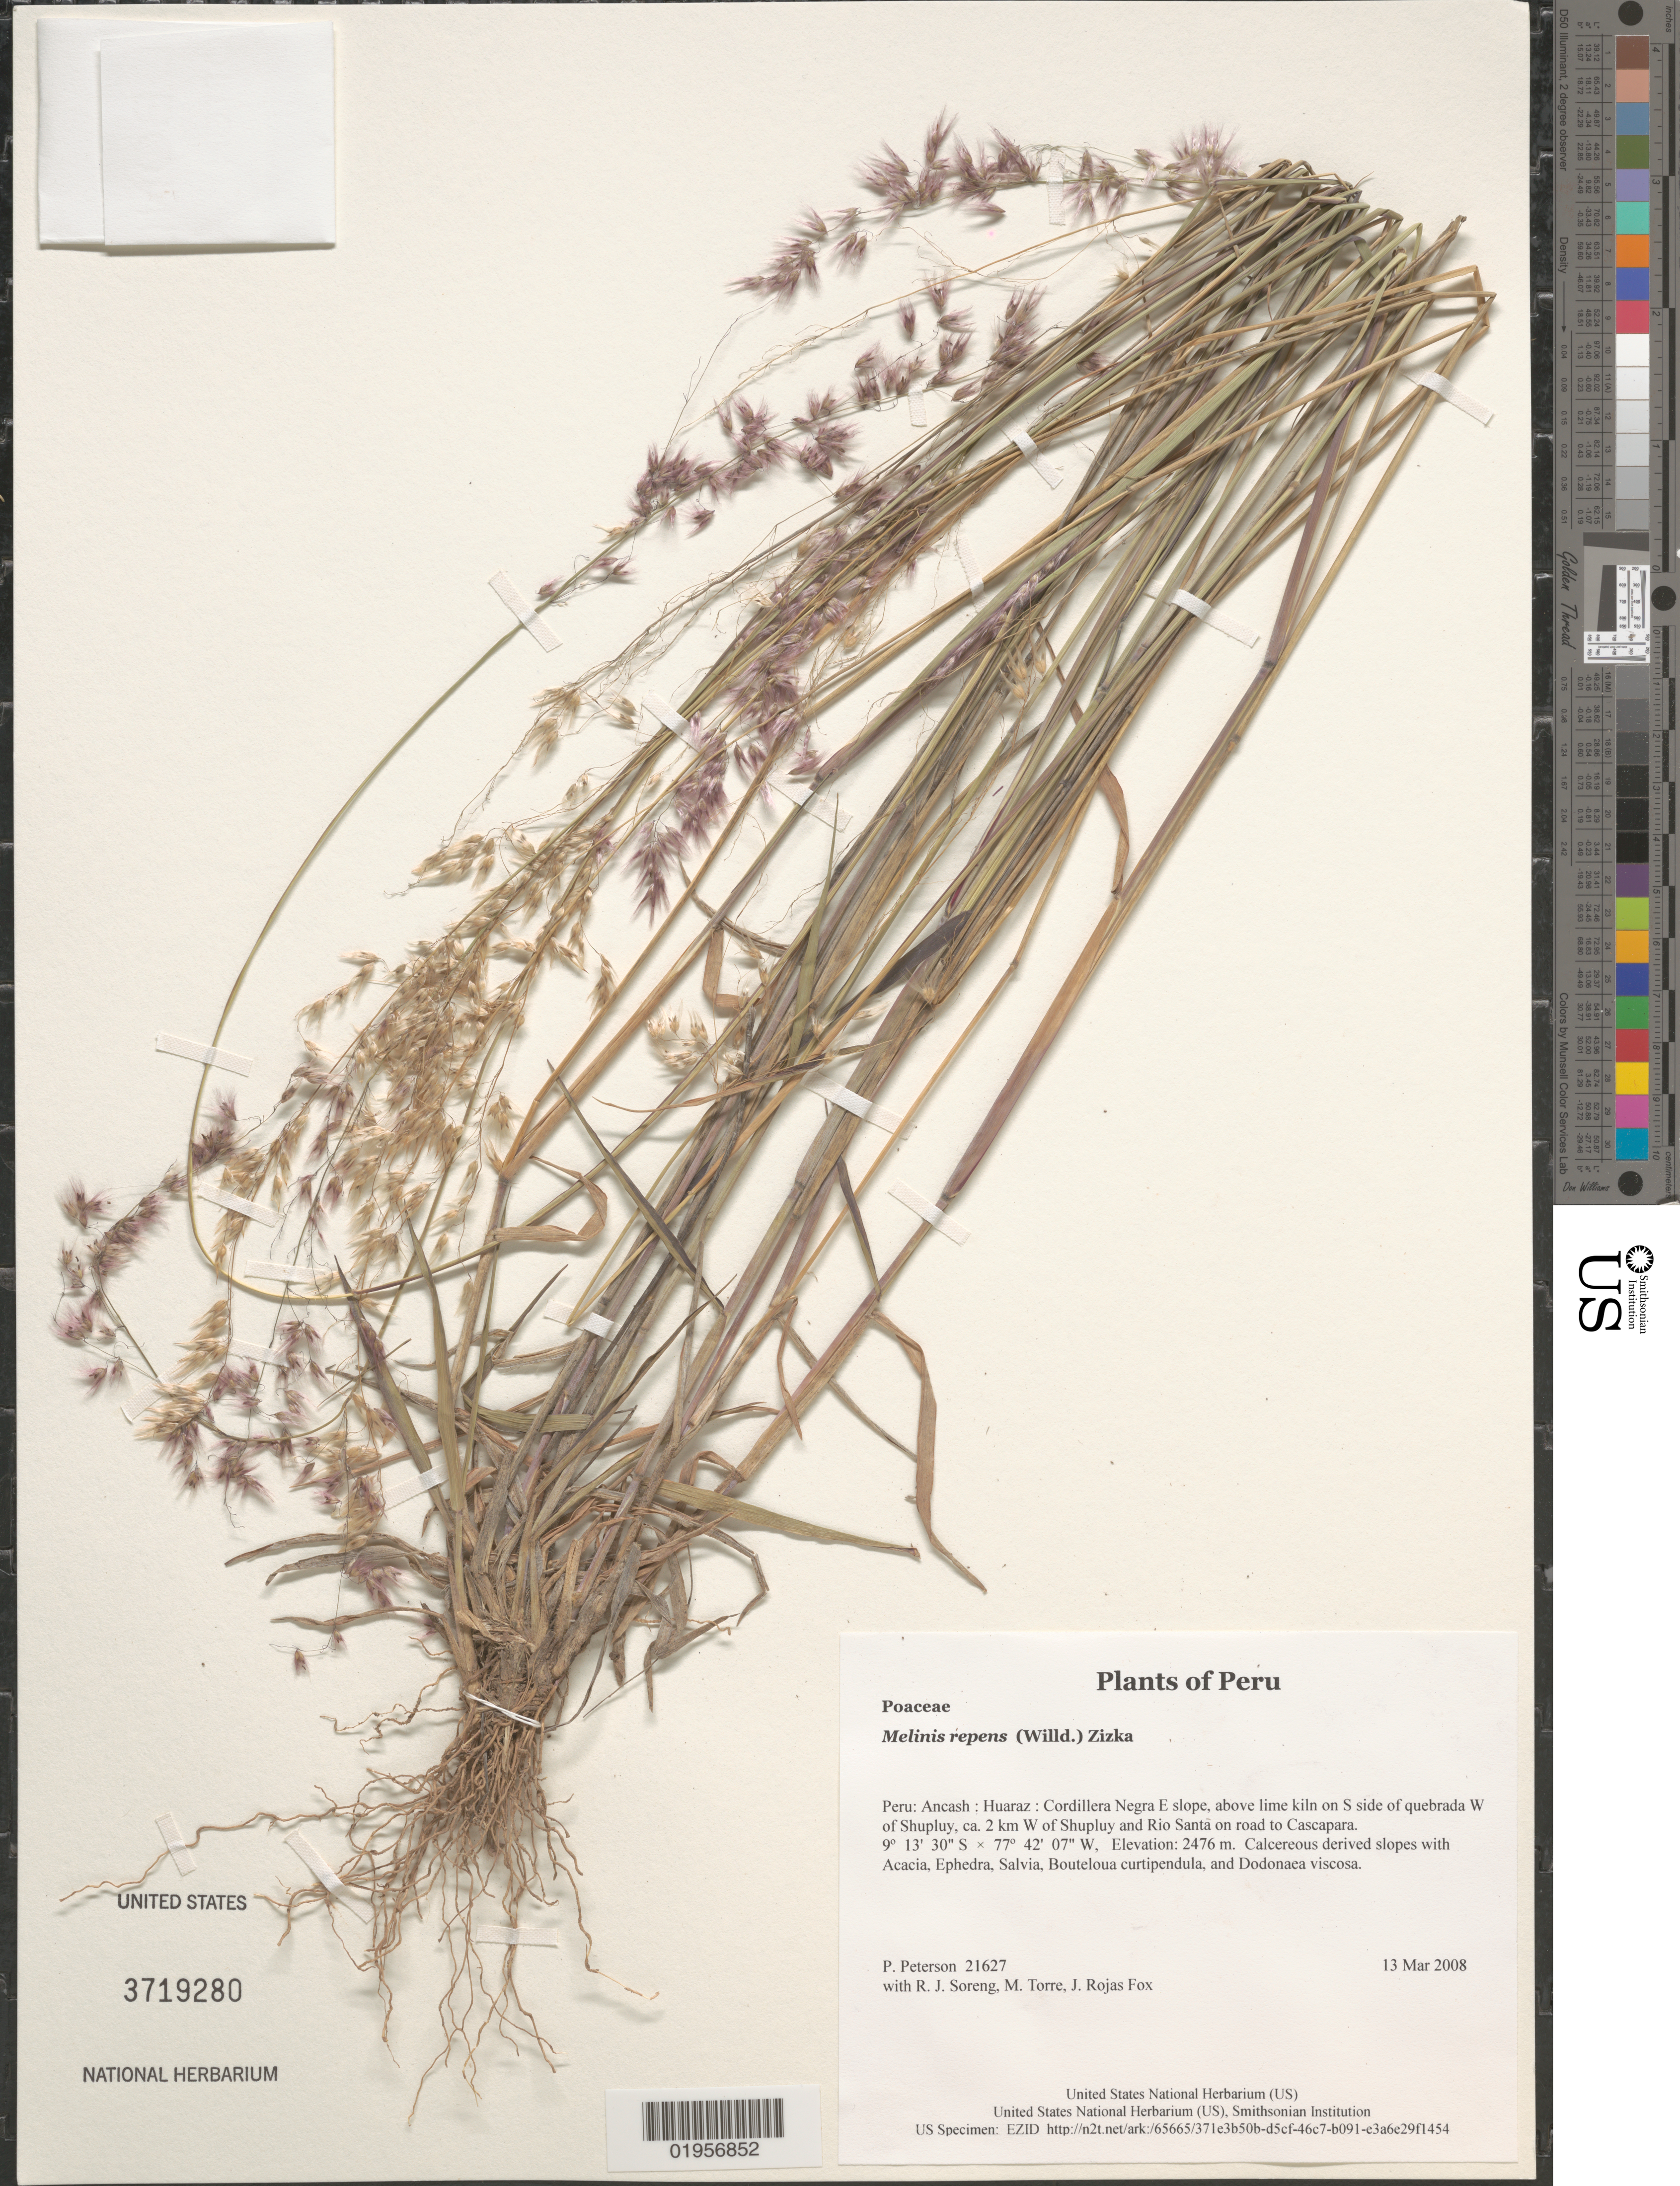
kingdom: Plantae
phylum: Tracheophyta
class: Liliopsida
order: Poales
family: Poaceae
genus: Melinis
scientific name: Melinis repens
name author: (Willd.) Zizka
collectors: P. M. Peterson, R. J. Soreng, M. Torre & J. Rojas Fox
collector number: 21627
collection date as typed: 13 Mar 2008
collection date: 2008-03-13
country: Peru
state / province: Ancash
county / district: Huaraz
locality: Cordillera Negra E slope, above lime kiln on S side of quebrada W of Shupluy, ca. 2 km W of Shupluy and Rio Santa on road to Cascapara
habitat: Calcereous derived slopes with Acacia, Ephedra, Salvia, Bouteloua curtipendula, and Dodonaea viscosa.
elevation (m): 2476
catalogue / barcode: US 3719280